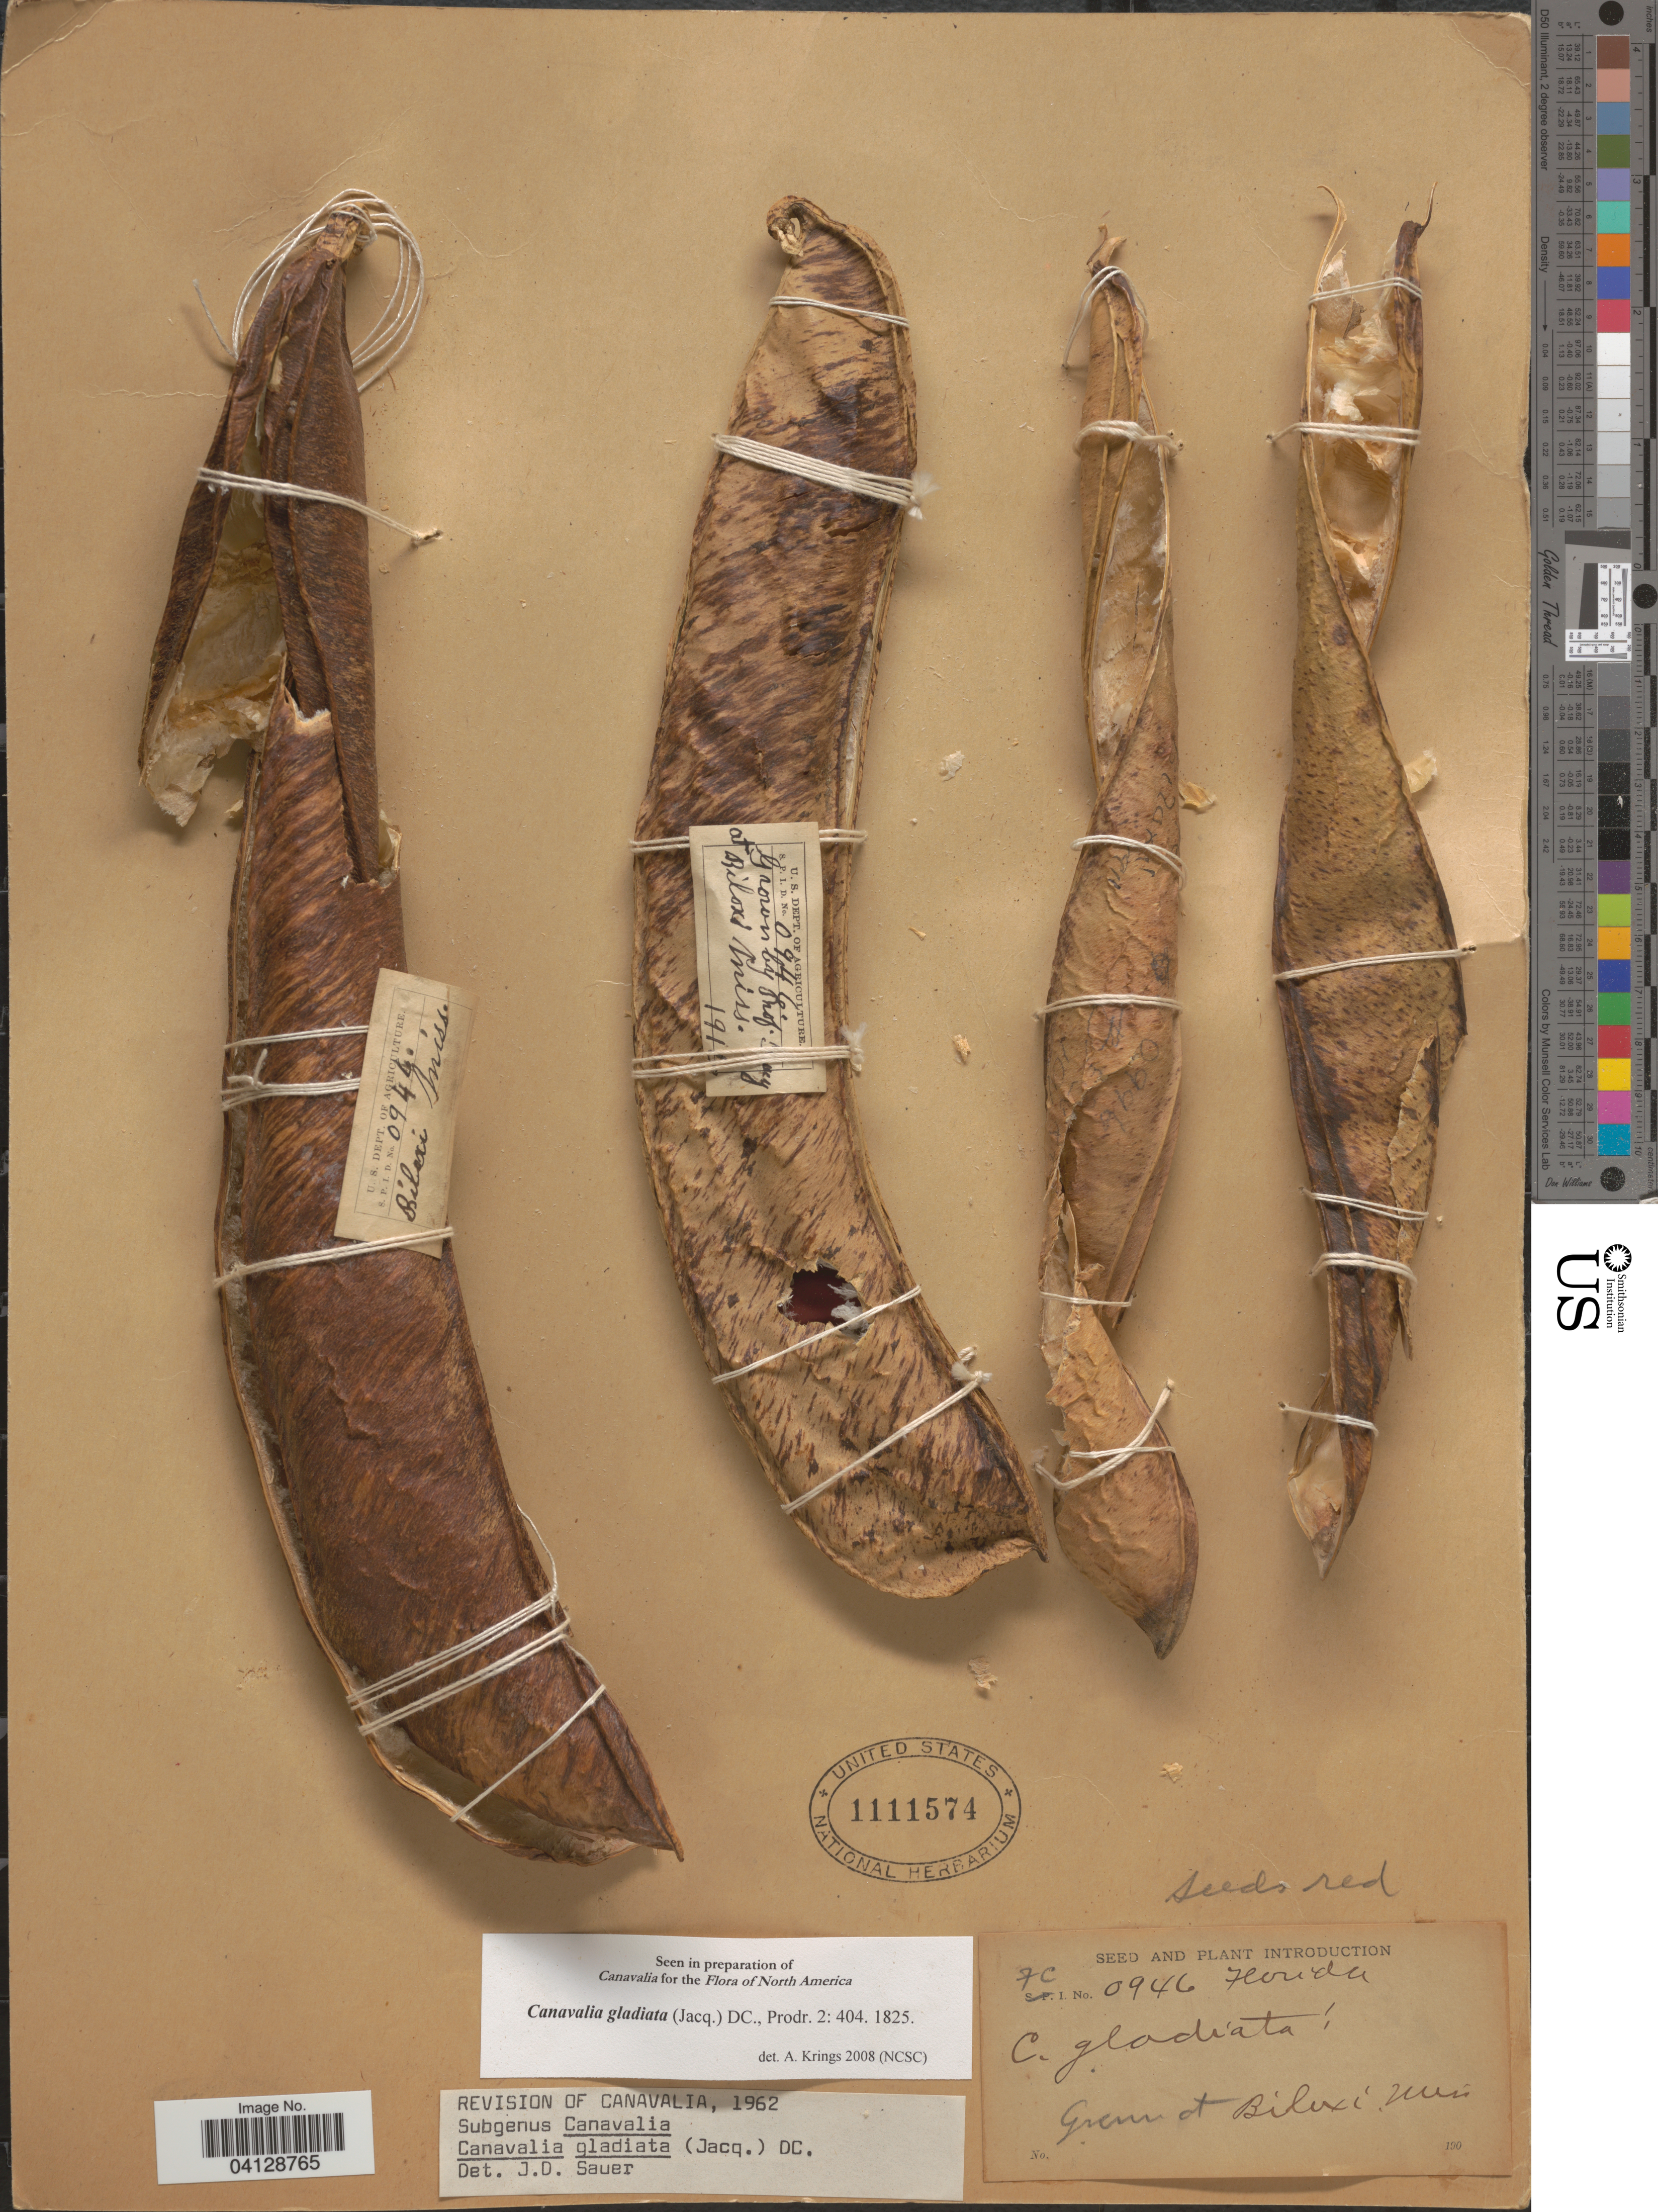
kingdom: Plantae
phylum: Tracheophyta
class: Magnoliopsida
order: Fabales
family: Fabaceae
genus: Canavalia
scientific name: Canavalia gladiata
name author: (Jacq.) DC.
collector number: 0946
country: United States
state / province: Mississippi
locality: Biloxi.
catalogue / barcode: US 1111574